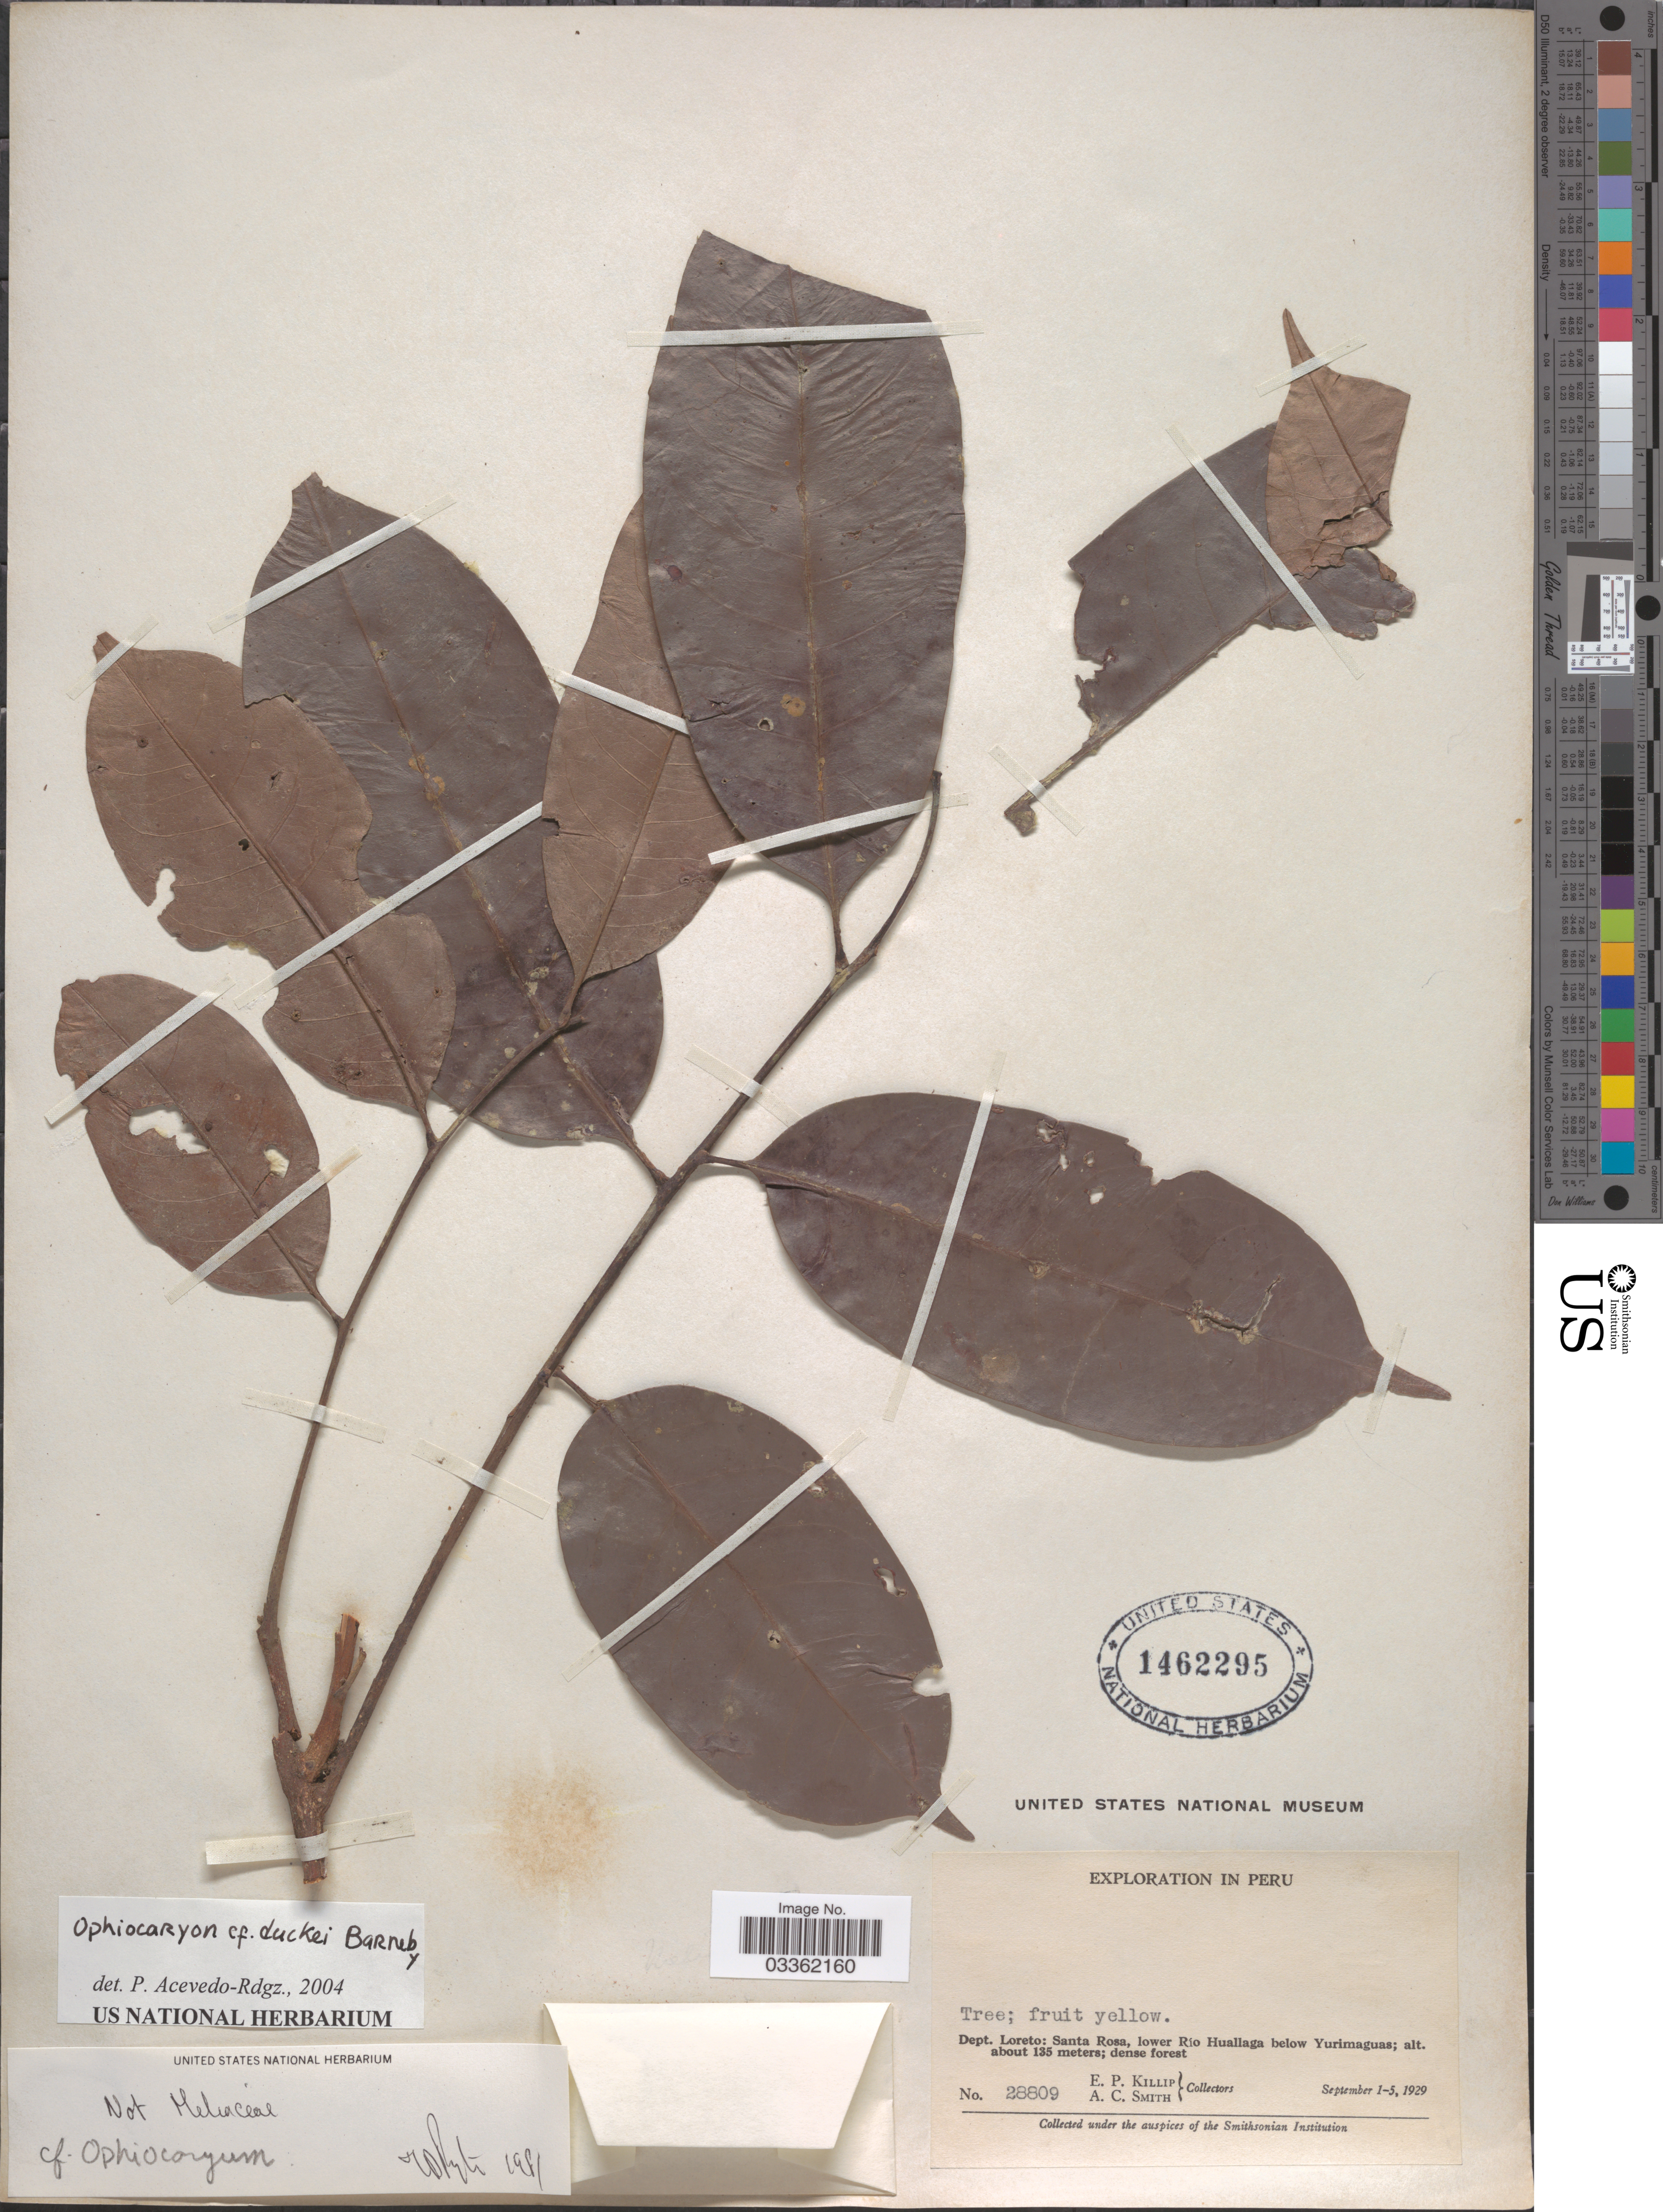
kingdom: Plantae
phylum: Tracheophyta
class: Magnoliopsida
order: Proteales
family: Sabiaceae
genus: Ophiocaryon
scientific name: Ophiocaryon duckei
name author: Barneby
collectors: E. P. Killip & A. C. Smith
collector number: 28809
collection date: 1929-09-01/1929-09-05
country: Peru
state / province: Loreto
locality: Dept. Loreto: Santa Rosa, lower Río Huallaga below Yurimaguas.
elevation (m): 135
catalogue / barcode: US 1462295